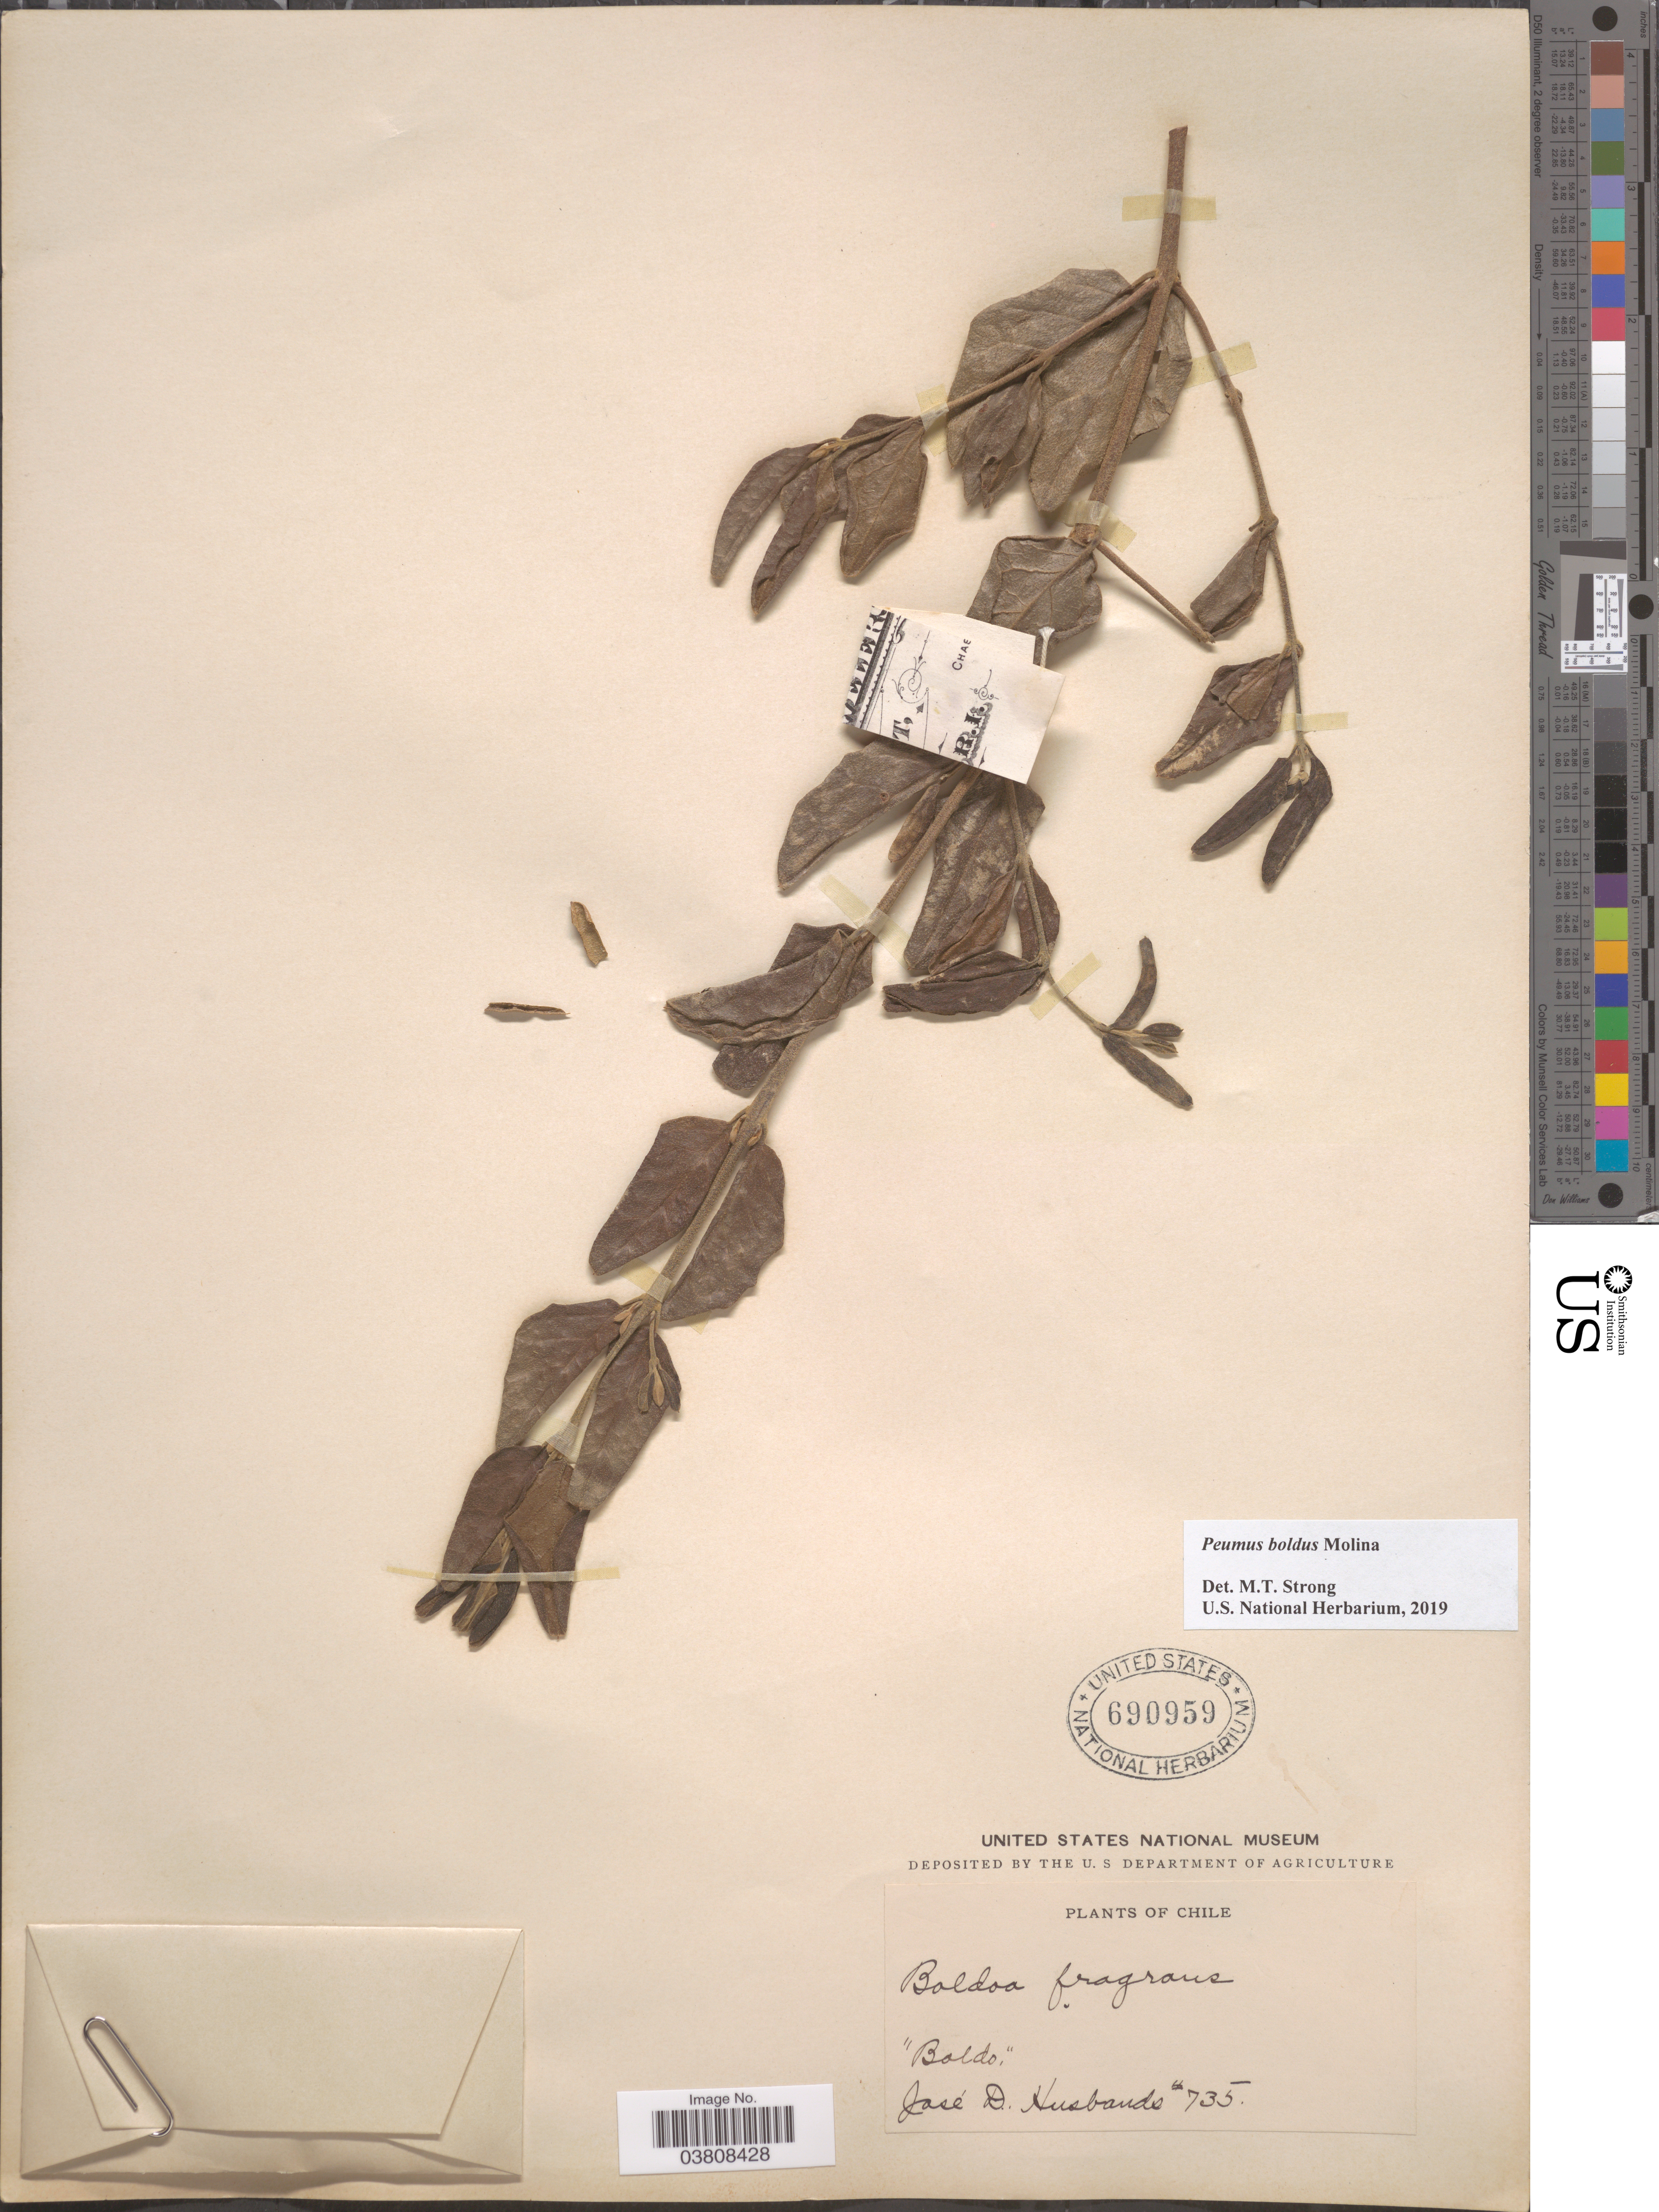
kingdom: Plantae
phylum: Tracheophyta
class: Magnoliopsida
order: Laurales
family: Monimiaceae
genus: Peumus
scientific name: Peumus boldus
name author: Molina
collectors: J. Husbands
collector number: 735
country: Chile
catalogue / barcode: US 690959